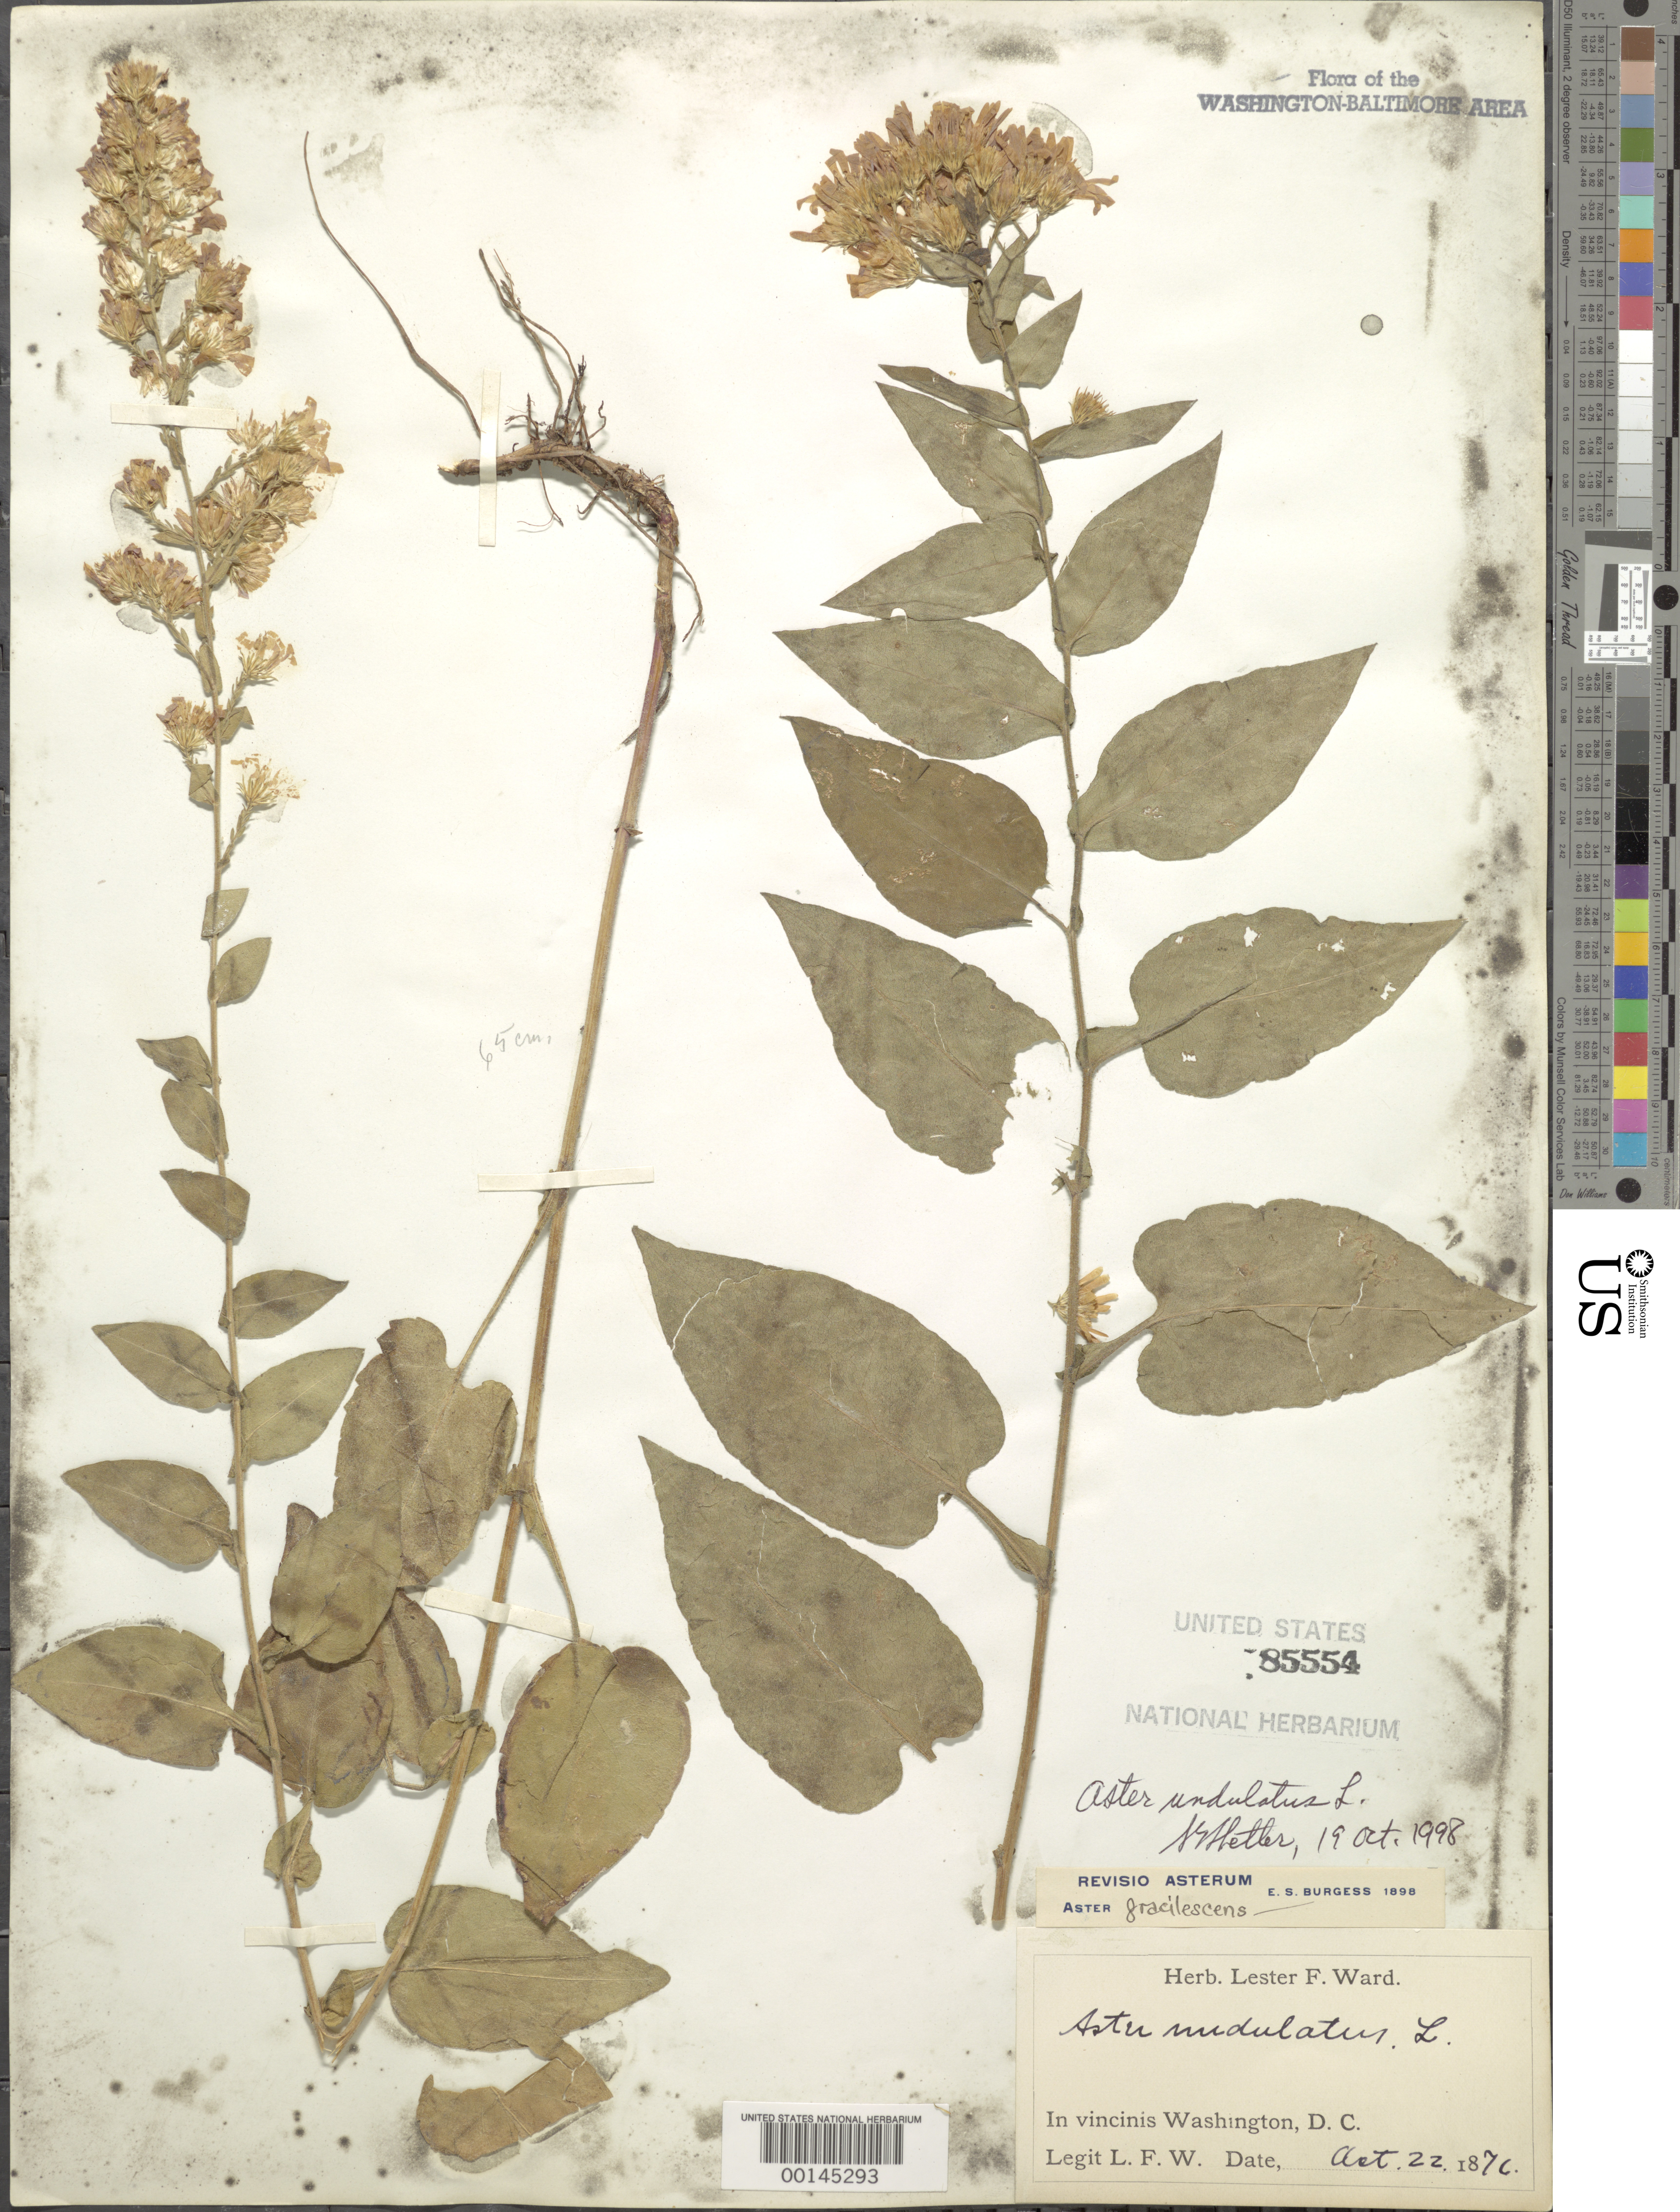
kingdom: Plantae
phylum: Tracheophyta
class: Magnoliopsida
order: Asterales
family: Asteraceae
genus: Symphyotrichum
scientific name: Symphyotrichum undulatum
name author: (L.) G.L. Nesom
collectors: L. F. Ward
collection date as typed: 22 Oct 1876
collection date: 1876-10-22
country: United States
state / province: District of Columbia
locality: DC vicinity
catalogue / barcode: US 85554